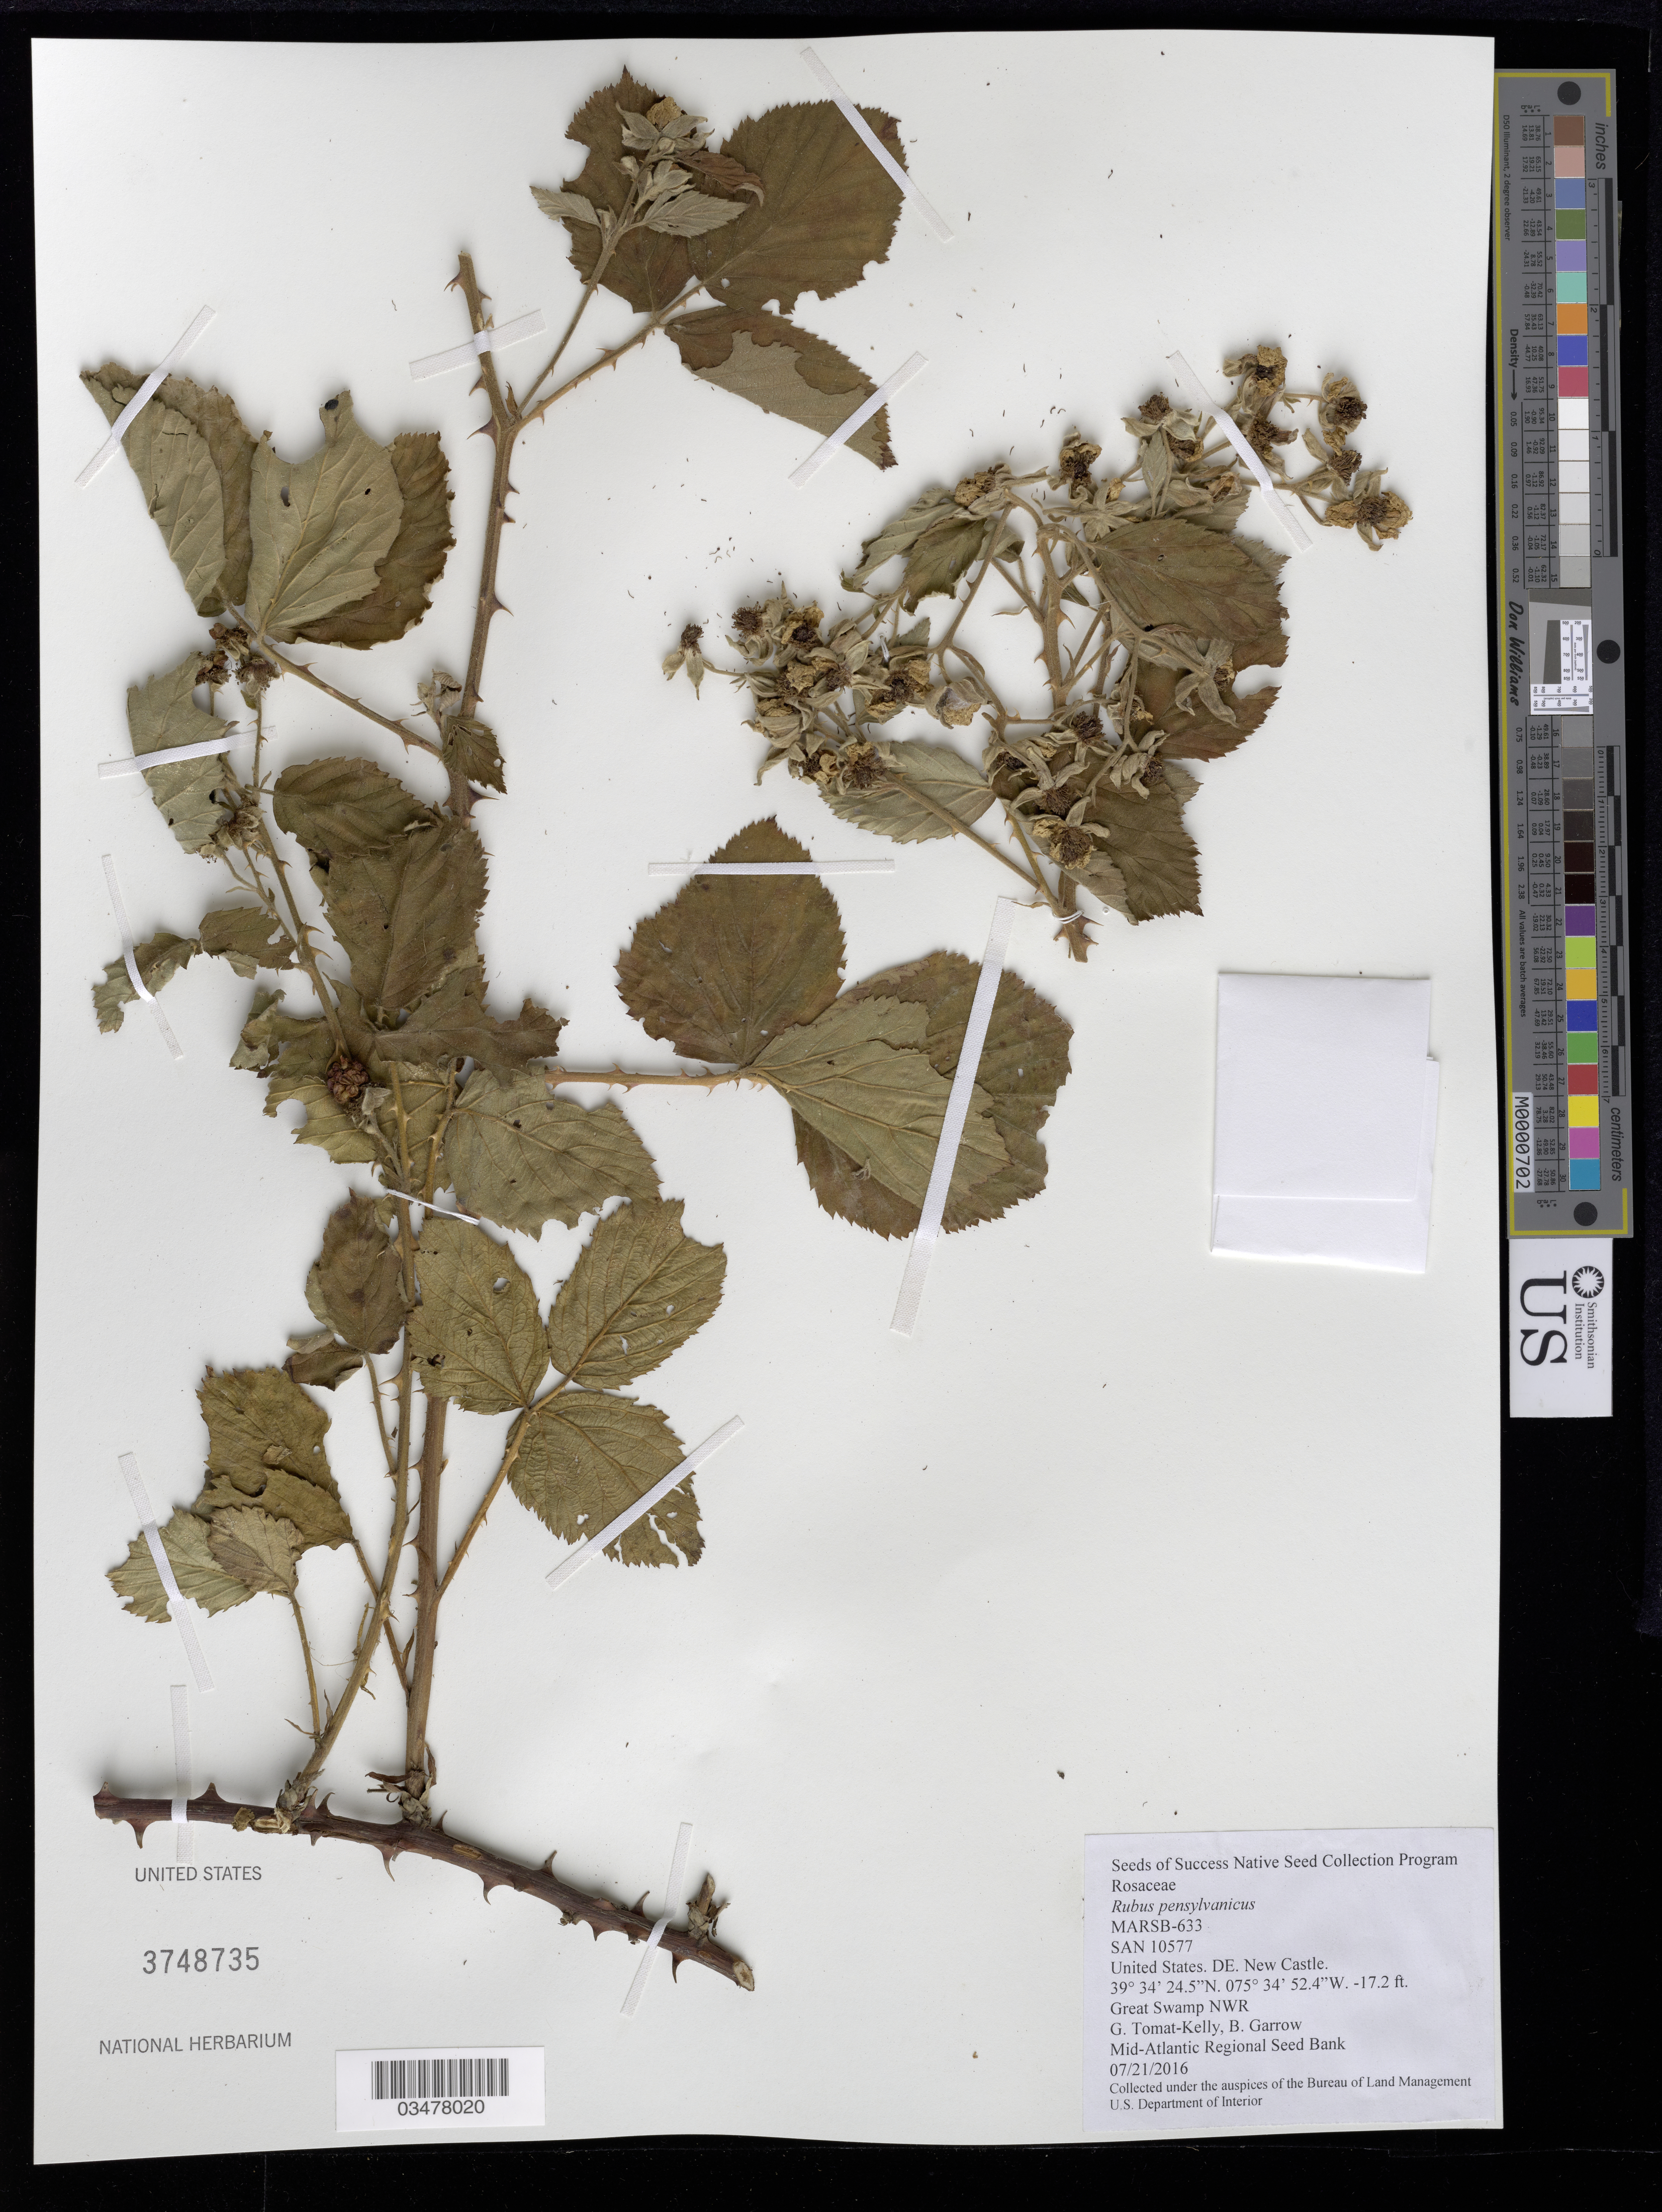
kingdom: Plantae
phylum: Tracheophyta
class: Magnoliopsida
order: Rosales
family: Rosaceae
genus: Rubus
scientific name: Rubus pensilvanicus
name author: Poir.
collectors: G. Tomat-Kelly & B. Garrow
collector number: MARSB-633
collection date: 2016-07-21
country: United States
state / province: Delaware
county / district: New Castle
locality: Great Swamp NWR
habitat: Costal meadow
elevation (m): -5.2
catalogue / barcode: US 3748735